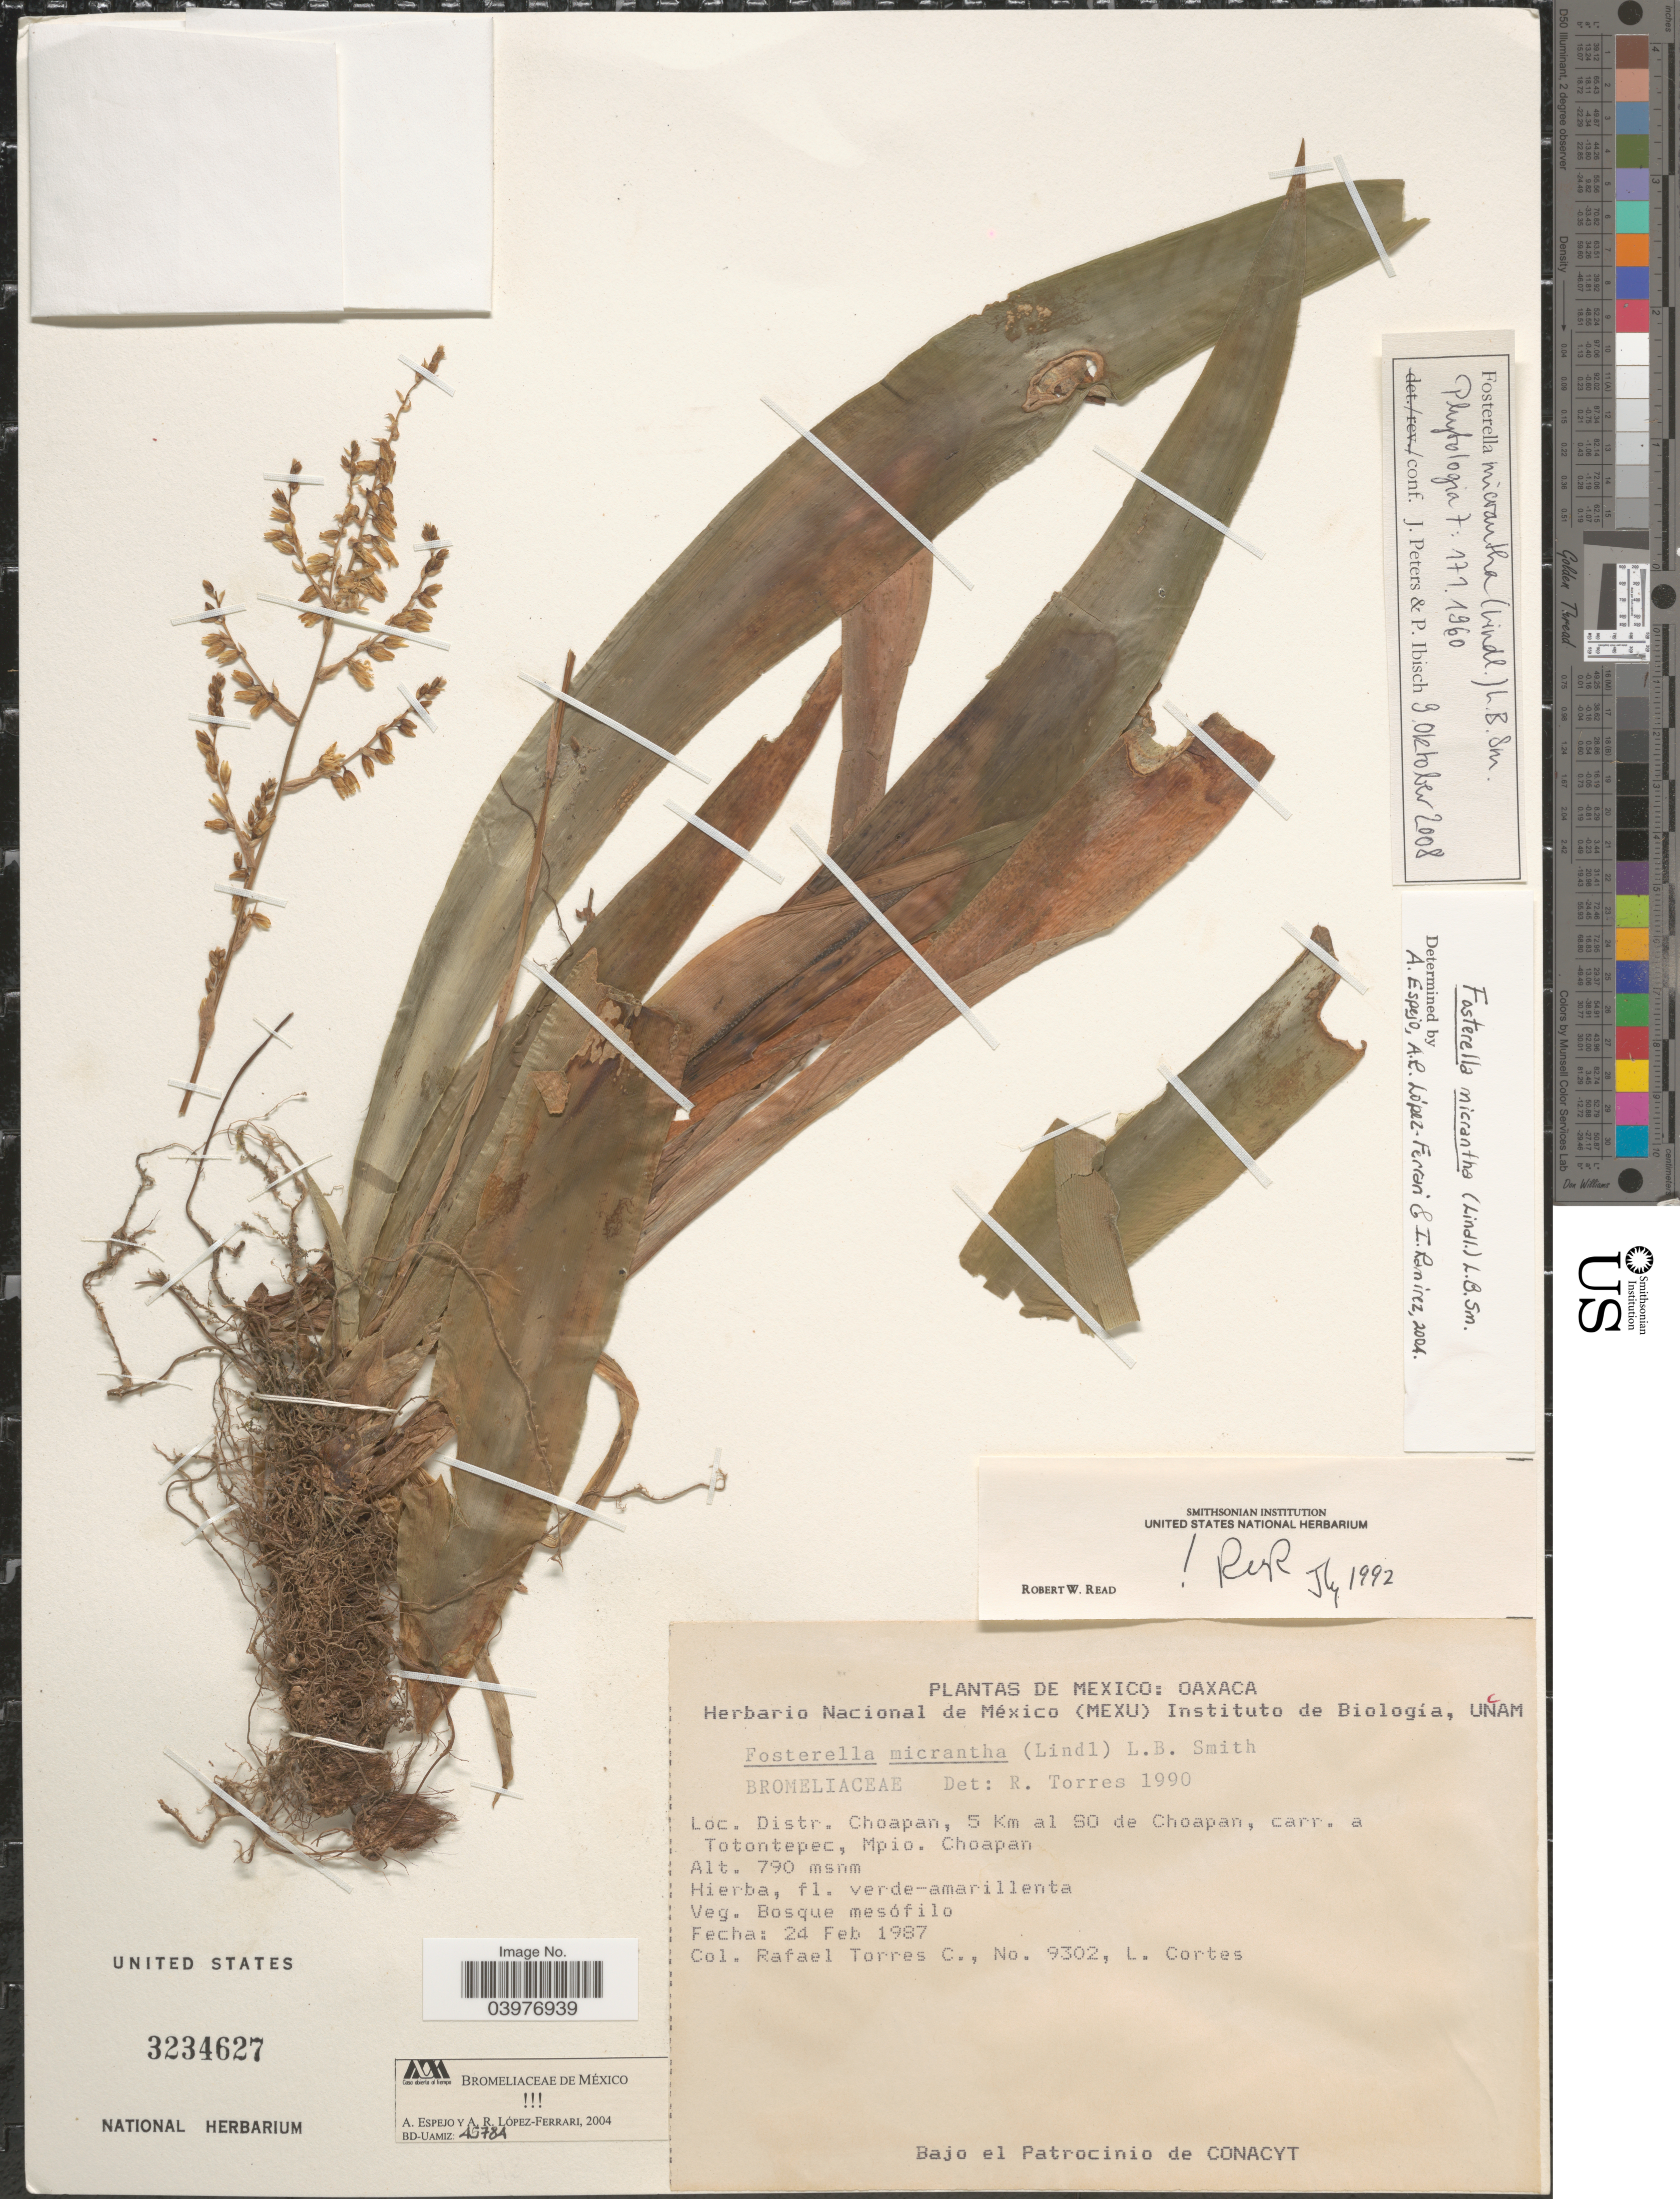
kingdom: Plantae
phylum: Tracheophyta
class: Liliopsida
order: Poales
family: Bromeliaceae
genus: Fosterella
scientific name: Fosterella micrantha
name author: (Lindl.) L.B. Sm.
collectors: R. Torres C. & L. Cortes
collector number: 9302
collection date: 1987-02-24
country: Mexico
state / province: Oaxaca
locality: Distr. Choapan, 5 Km al SO de Choapan, carr. a Totontepec, Mpio. Choapan.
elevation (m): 790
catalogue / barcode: US 3234627